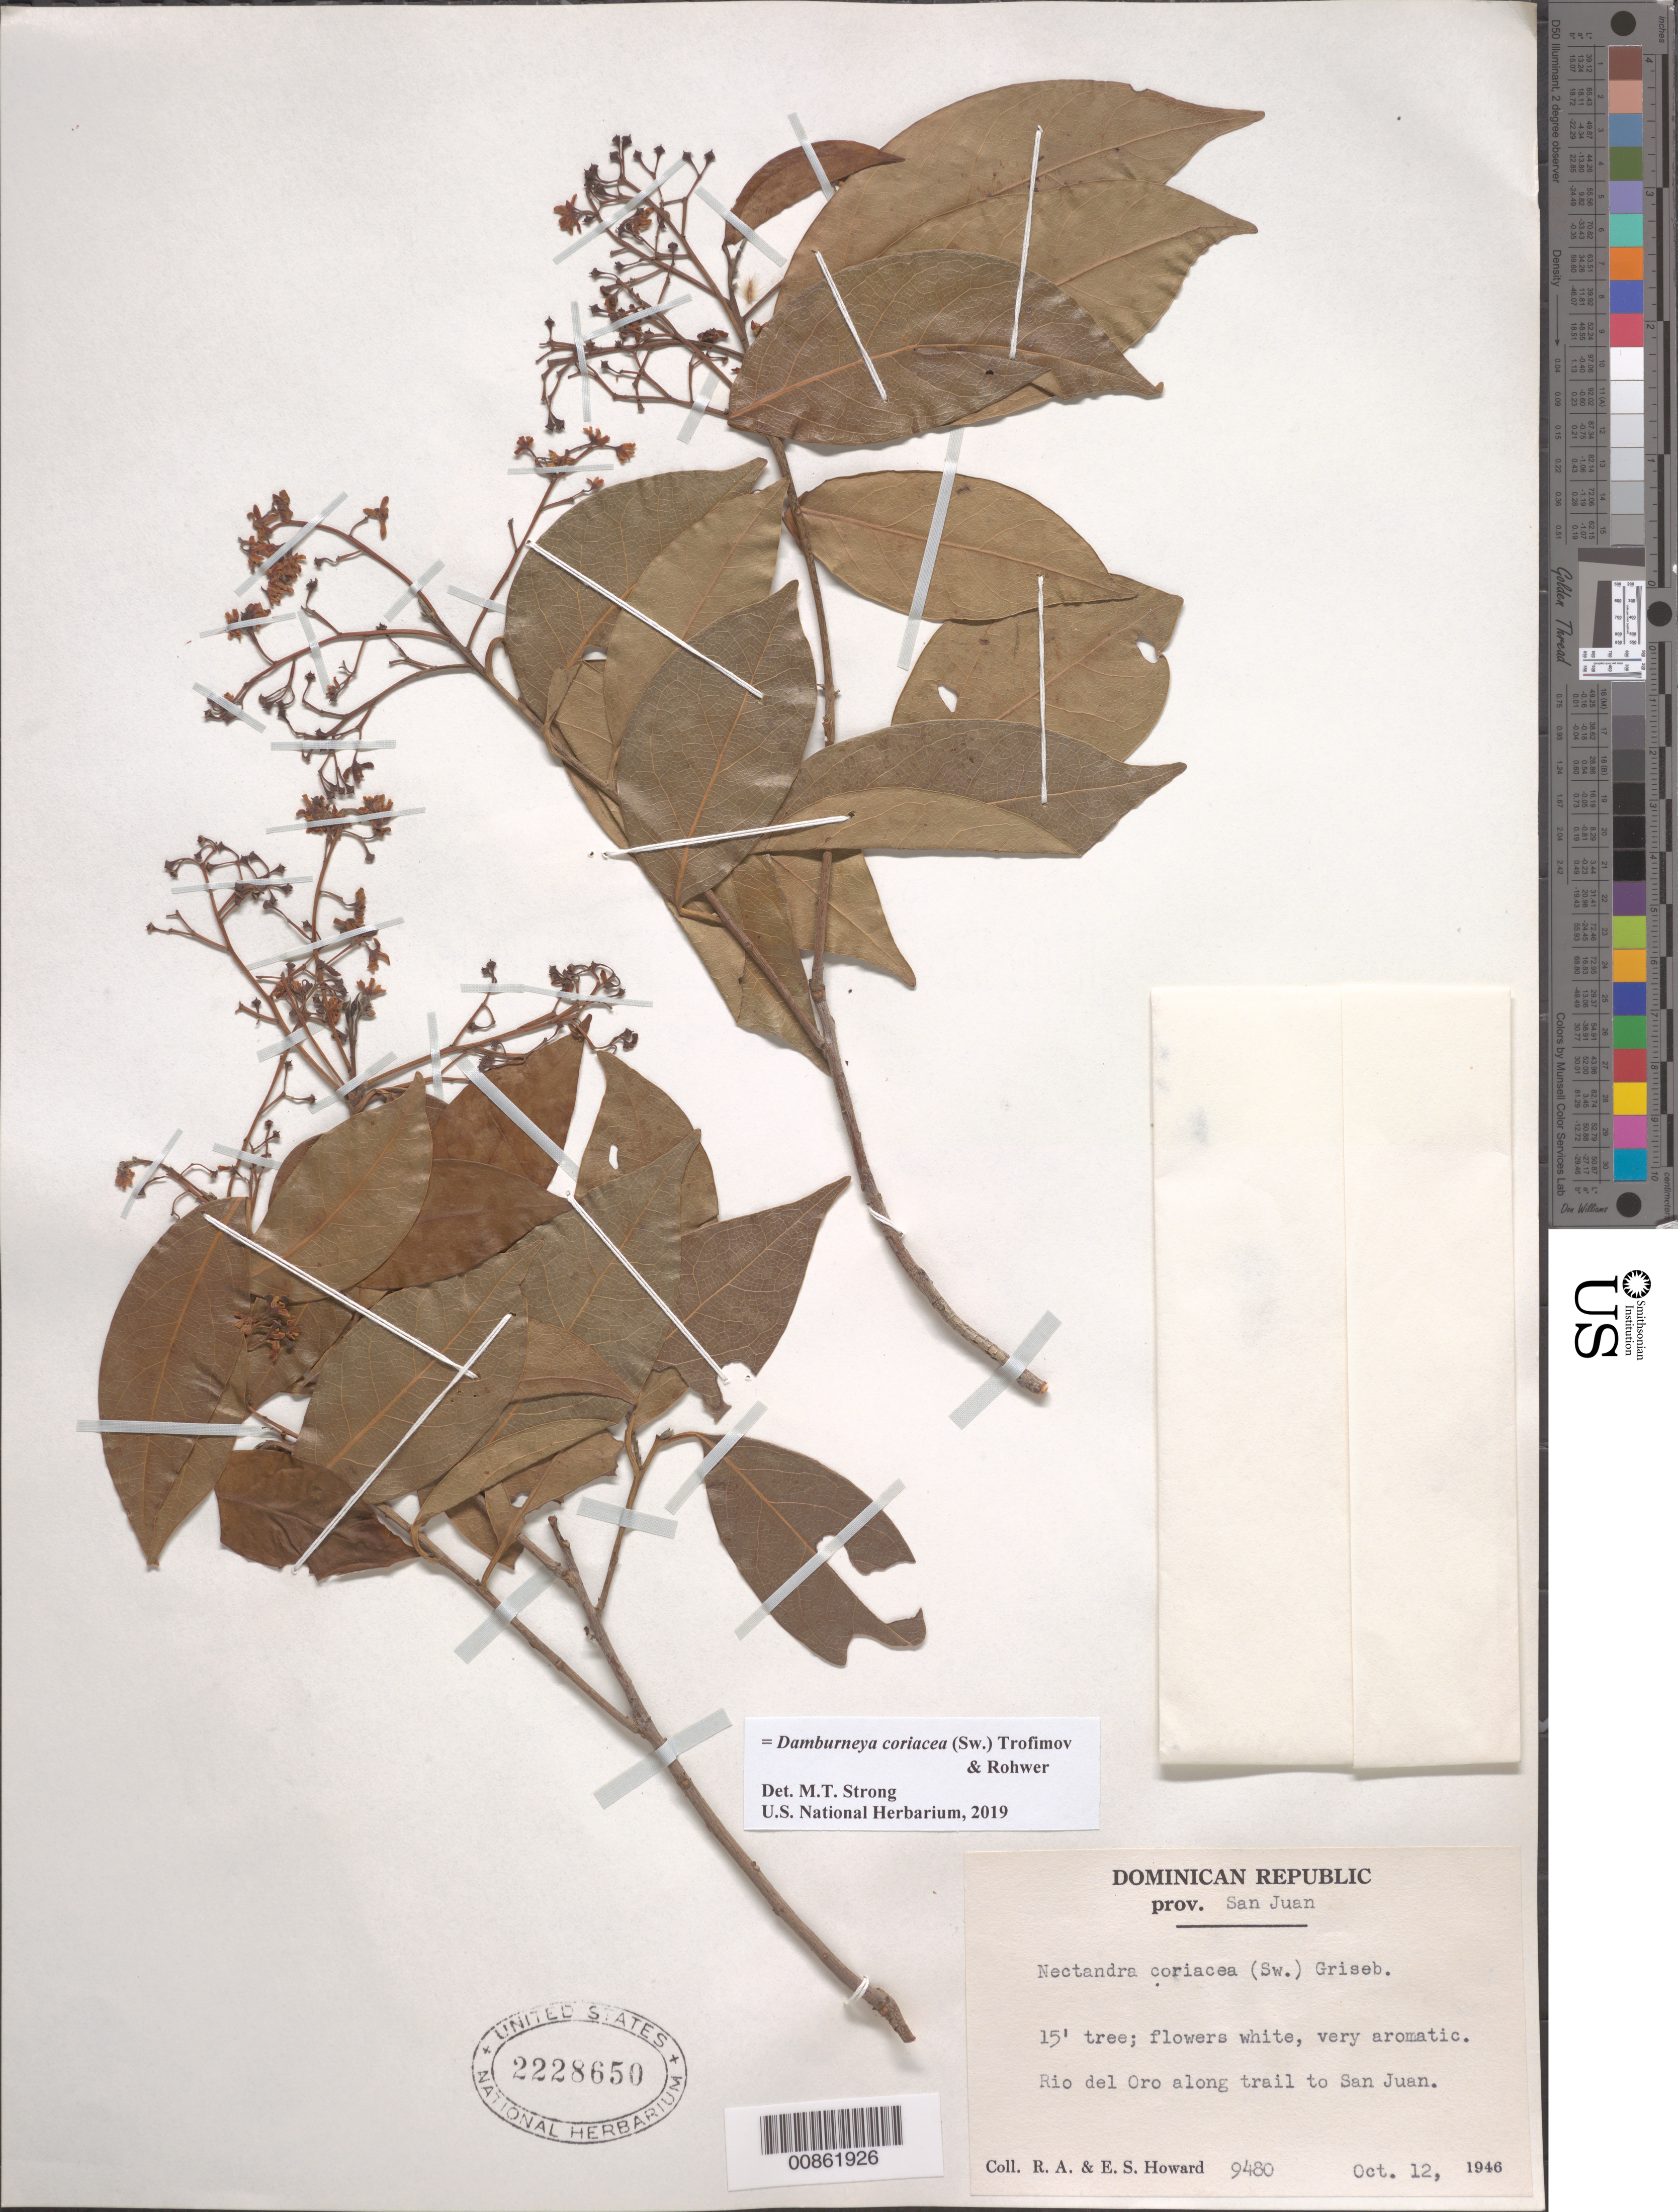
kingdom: Plantae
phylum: Tracheophyta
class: Magnoliopsida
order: Laurales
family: Lauraceae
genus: Damburneya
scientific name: Damburneya coriacea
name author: (Sw.) Trofimov & Rohwer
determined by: Strong, M. T., (US), Smithsonian Institution - National Museum of Natural History (UNITED STATES)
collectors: R. A. Howard & E. S. Howard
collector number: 9480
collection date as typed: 12 Oct 1946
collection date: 1946-10-12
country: Dominican Republic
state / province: San Juan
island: Hispaniola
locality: Río del Oro, along trail to San Juan.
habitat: Along trail.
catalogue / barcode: US 2228650